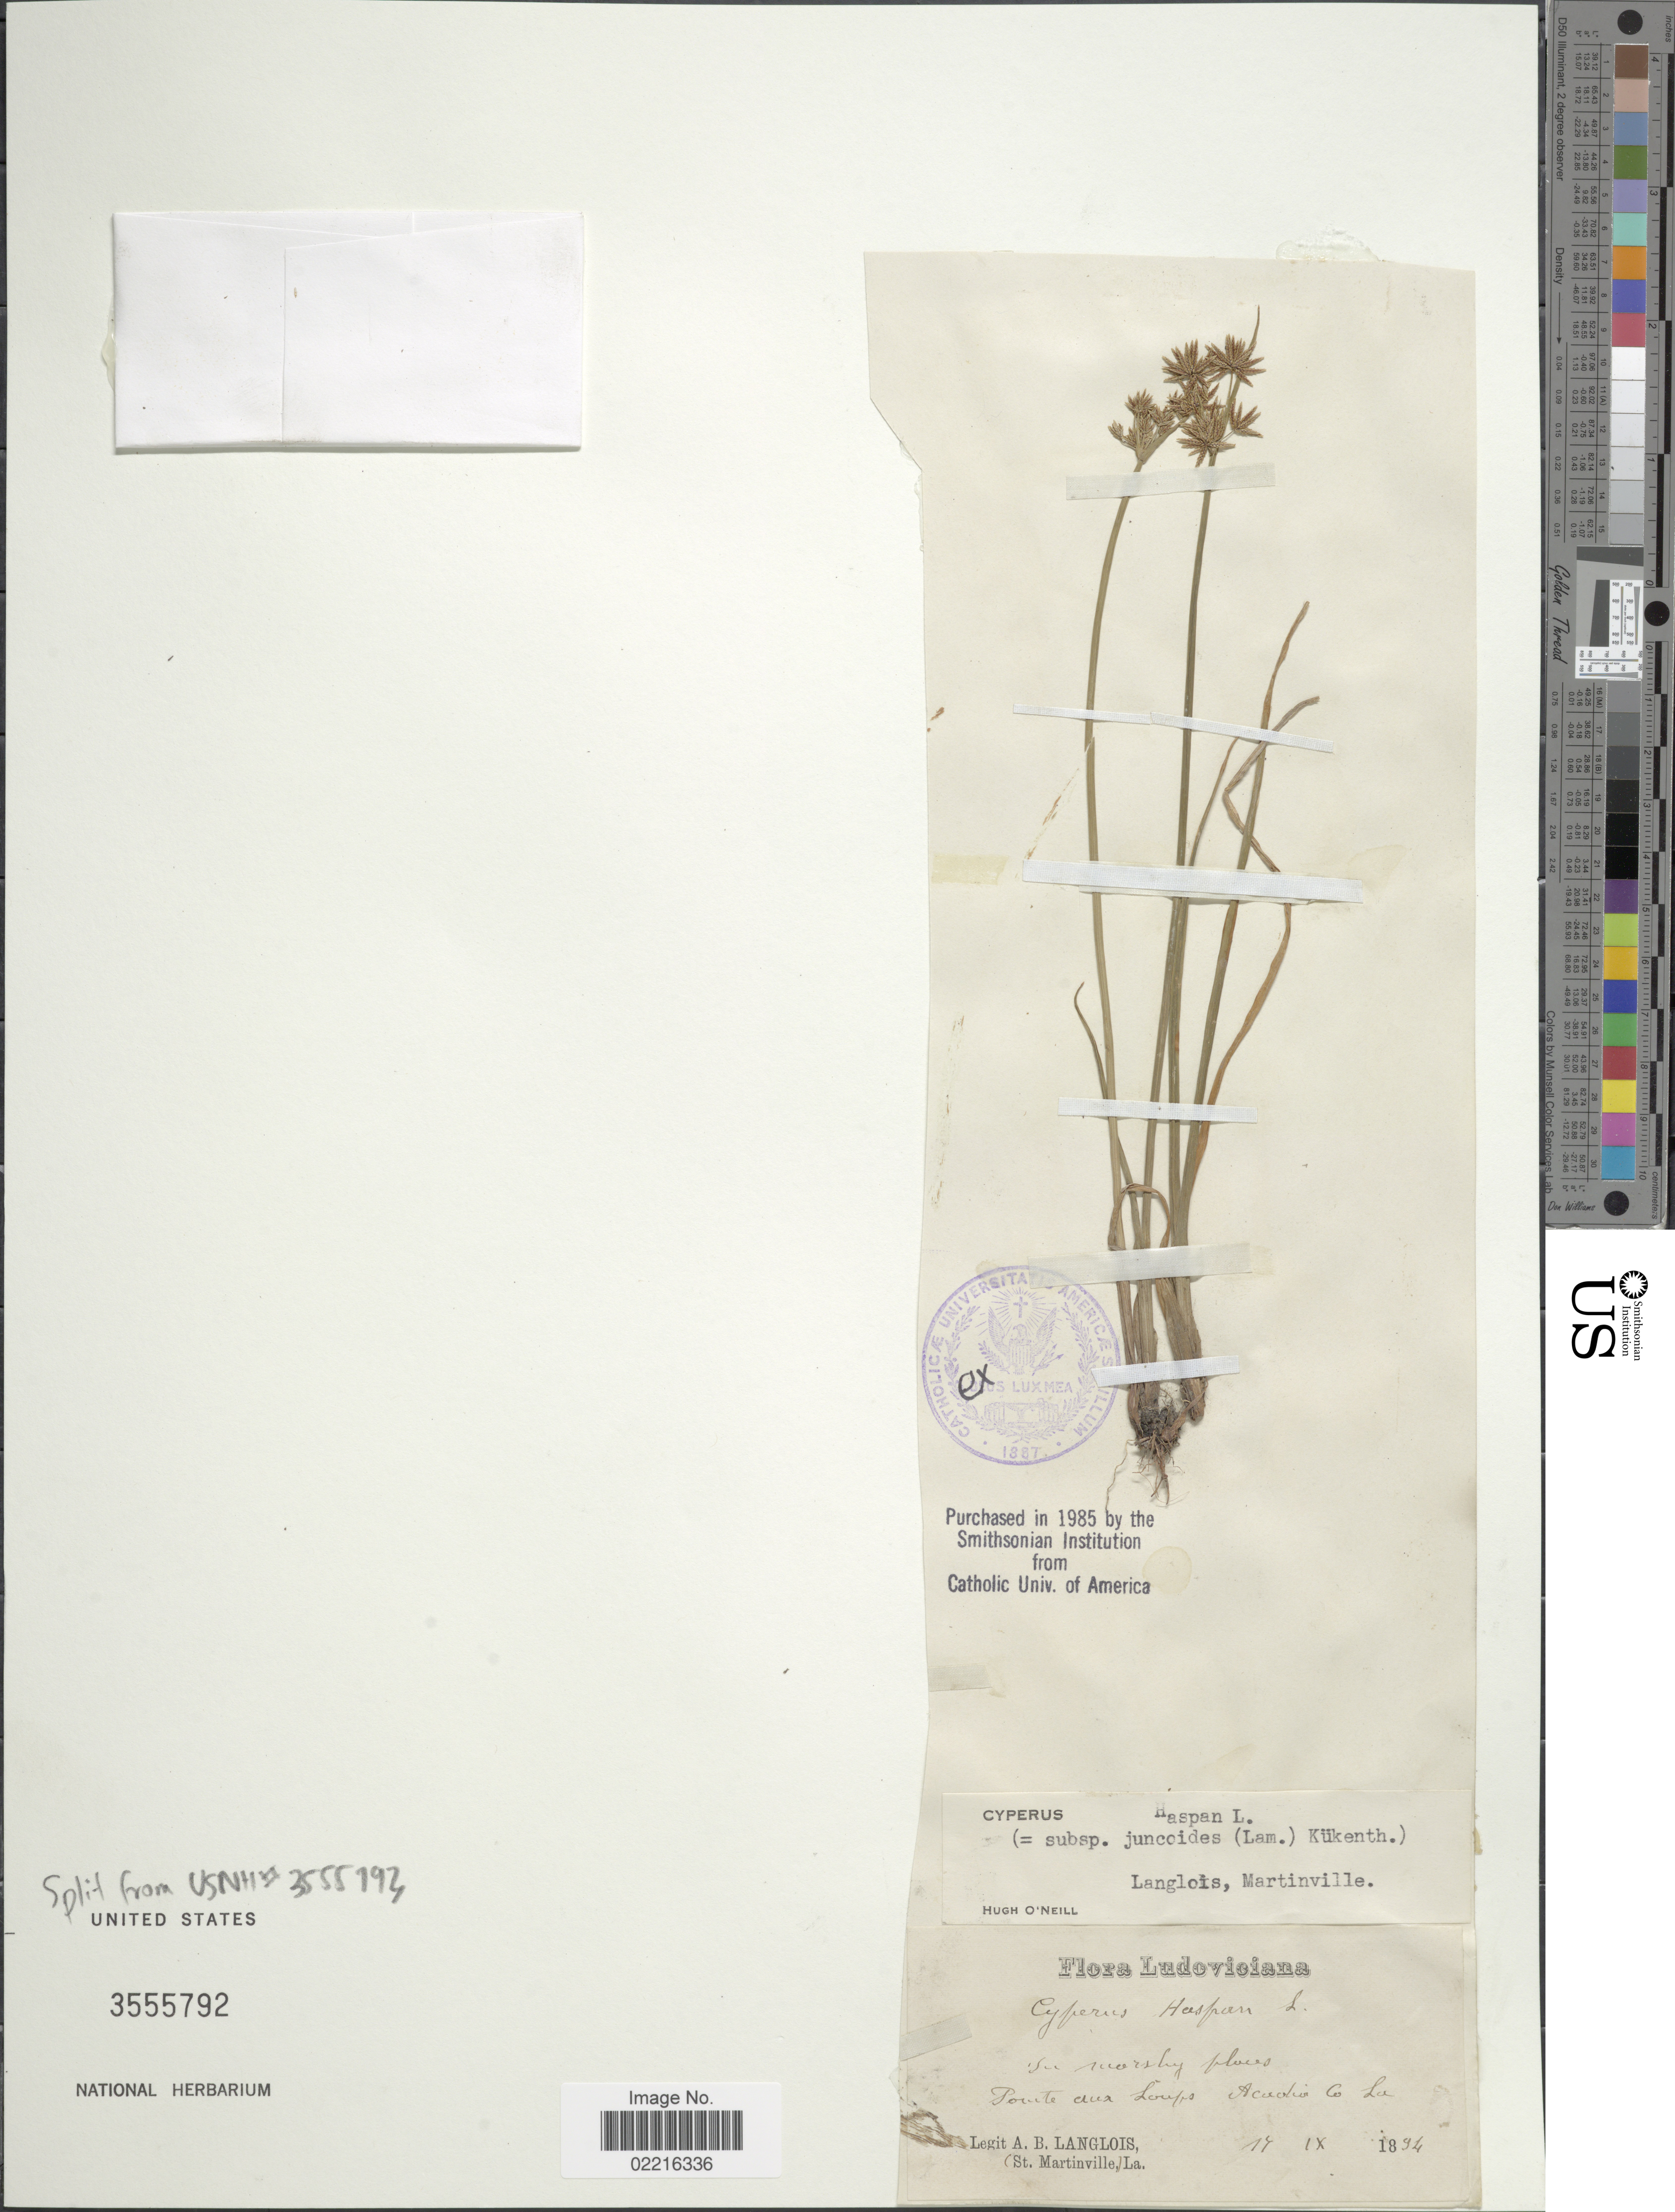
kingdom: Plantae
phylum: Tracheophyta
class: Liliopsida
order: Poales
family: Cyperaceae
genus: Cyperus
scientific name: Cyperus haspan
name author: L.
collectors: A. Langlois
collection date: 1894-09-17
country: United States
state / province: Louisiana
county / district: Acadia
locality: Marshy places Pointe aux Loups Acadia Co, La.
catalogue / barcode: US 3555792